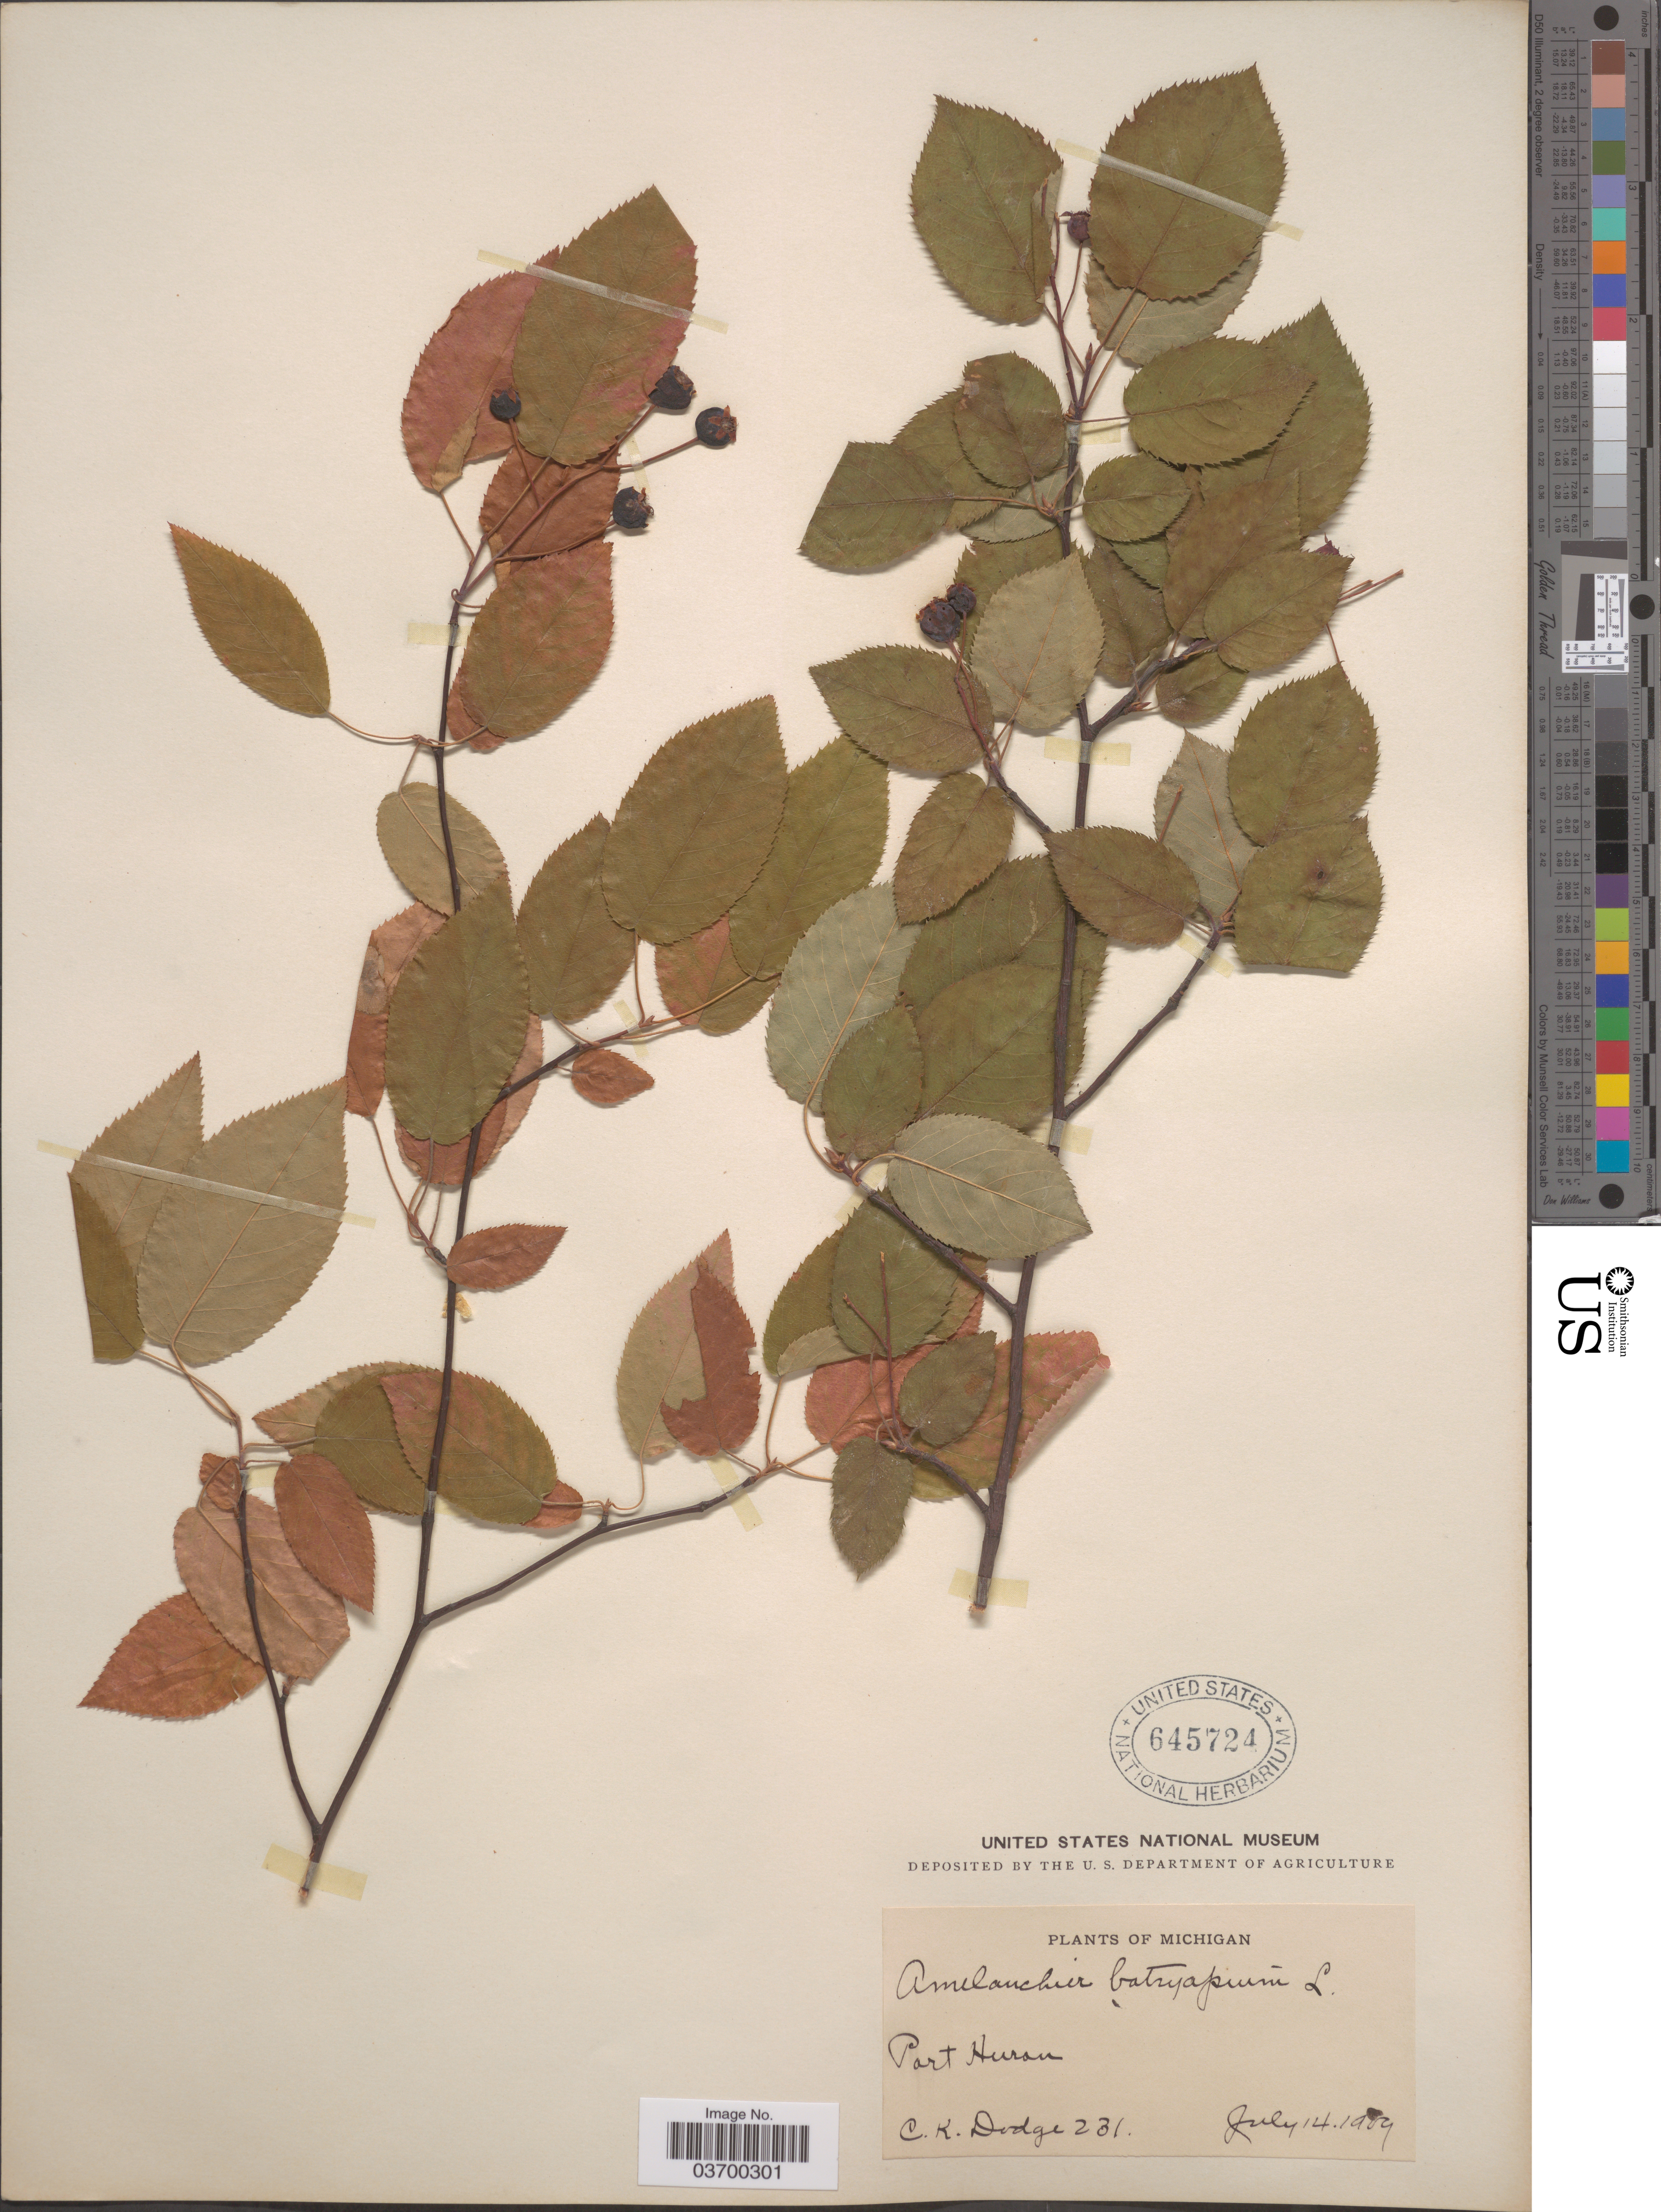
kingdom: Plantae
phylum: Tracheophyta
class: Magnoliopsida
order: Rosales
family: Rosaceae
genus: Amelanchier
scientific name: Amelanchier botryapium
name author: DC.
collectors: C. Dodge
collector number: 231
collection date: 1909-07-14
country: United States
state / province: Michigan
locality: Port Huron.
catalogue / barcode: US 645724